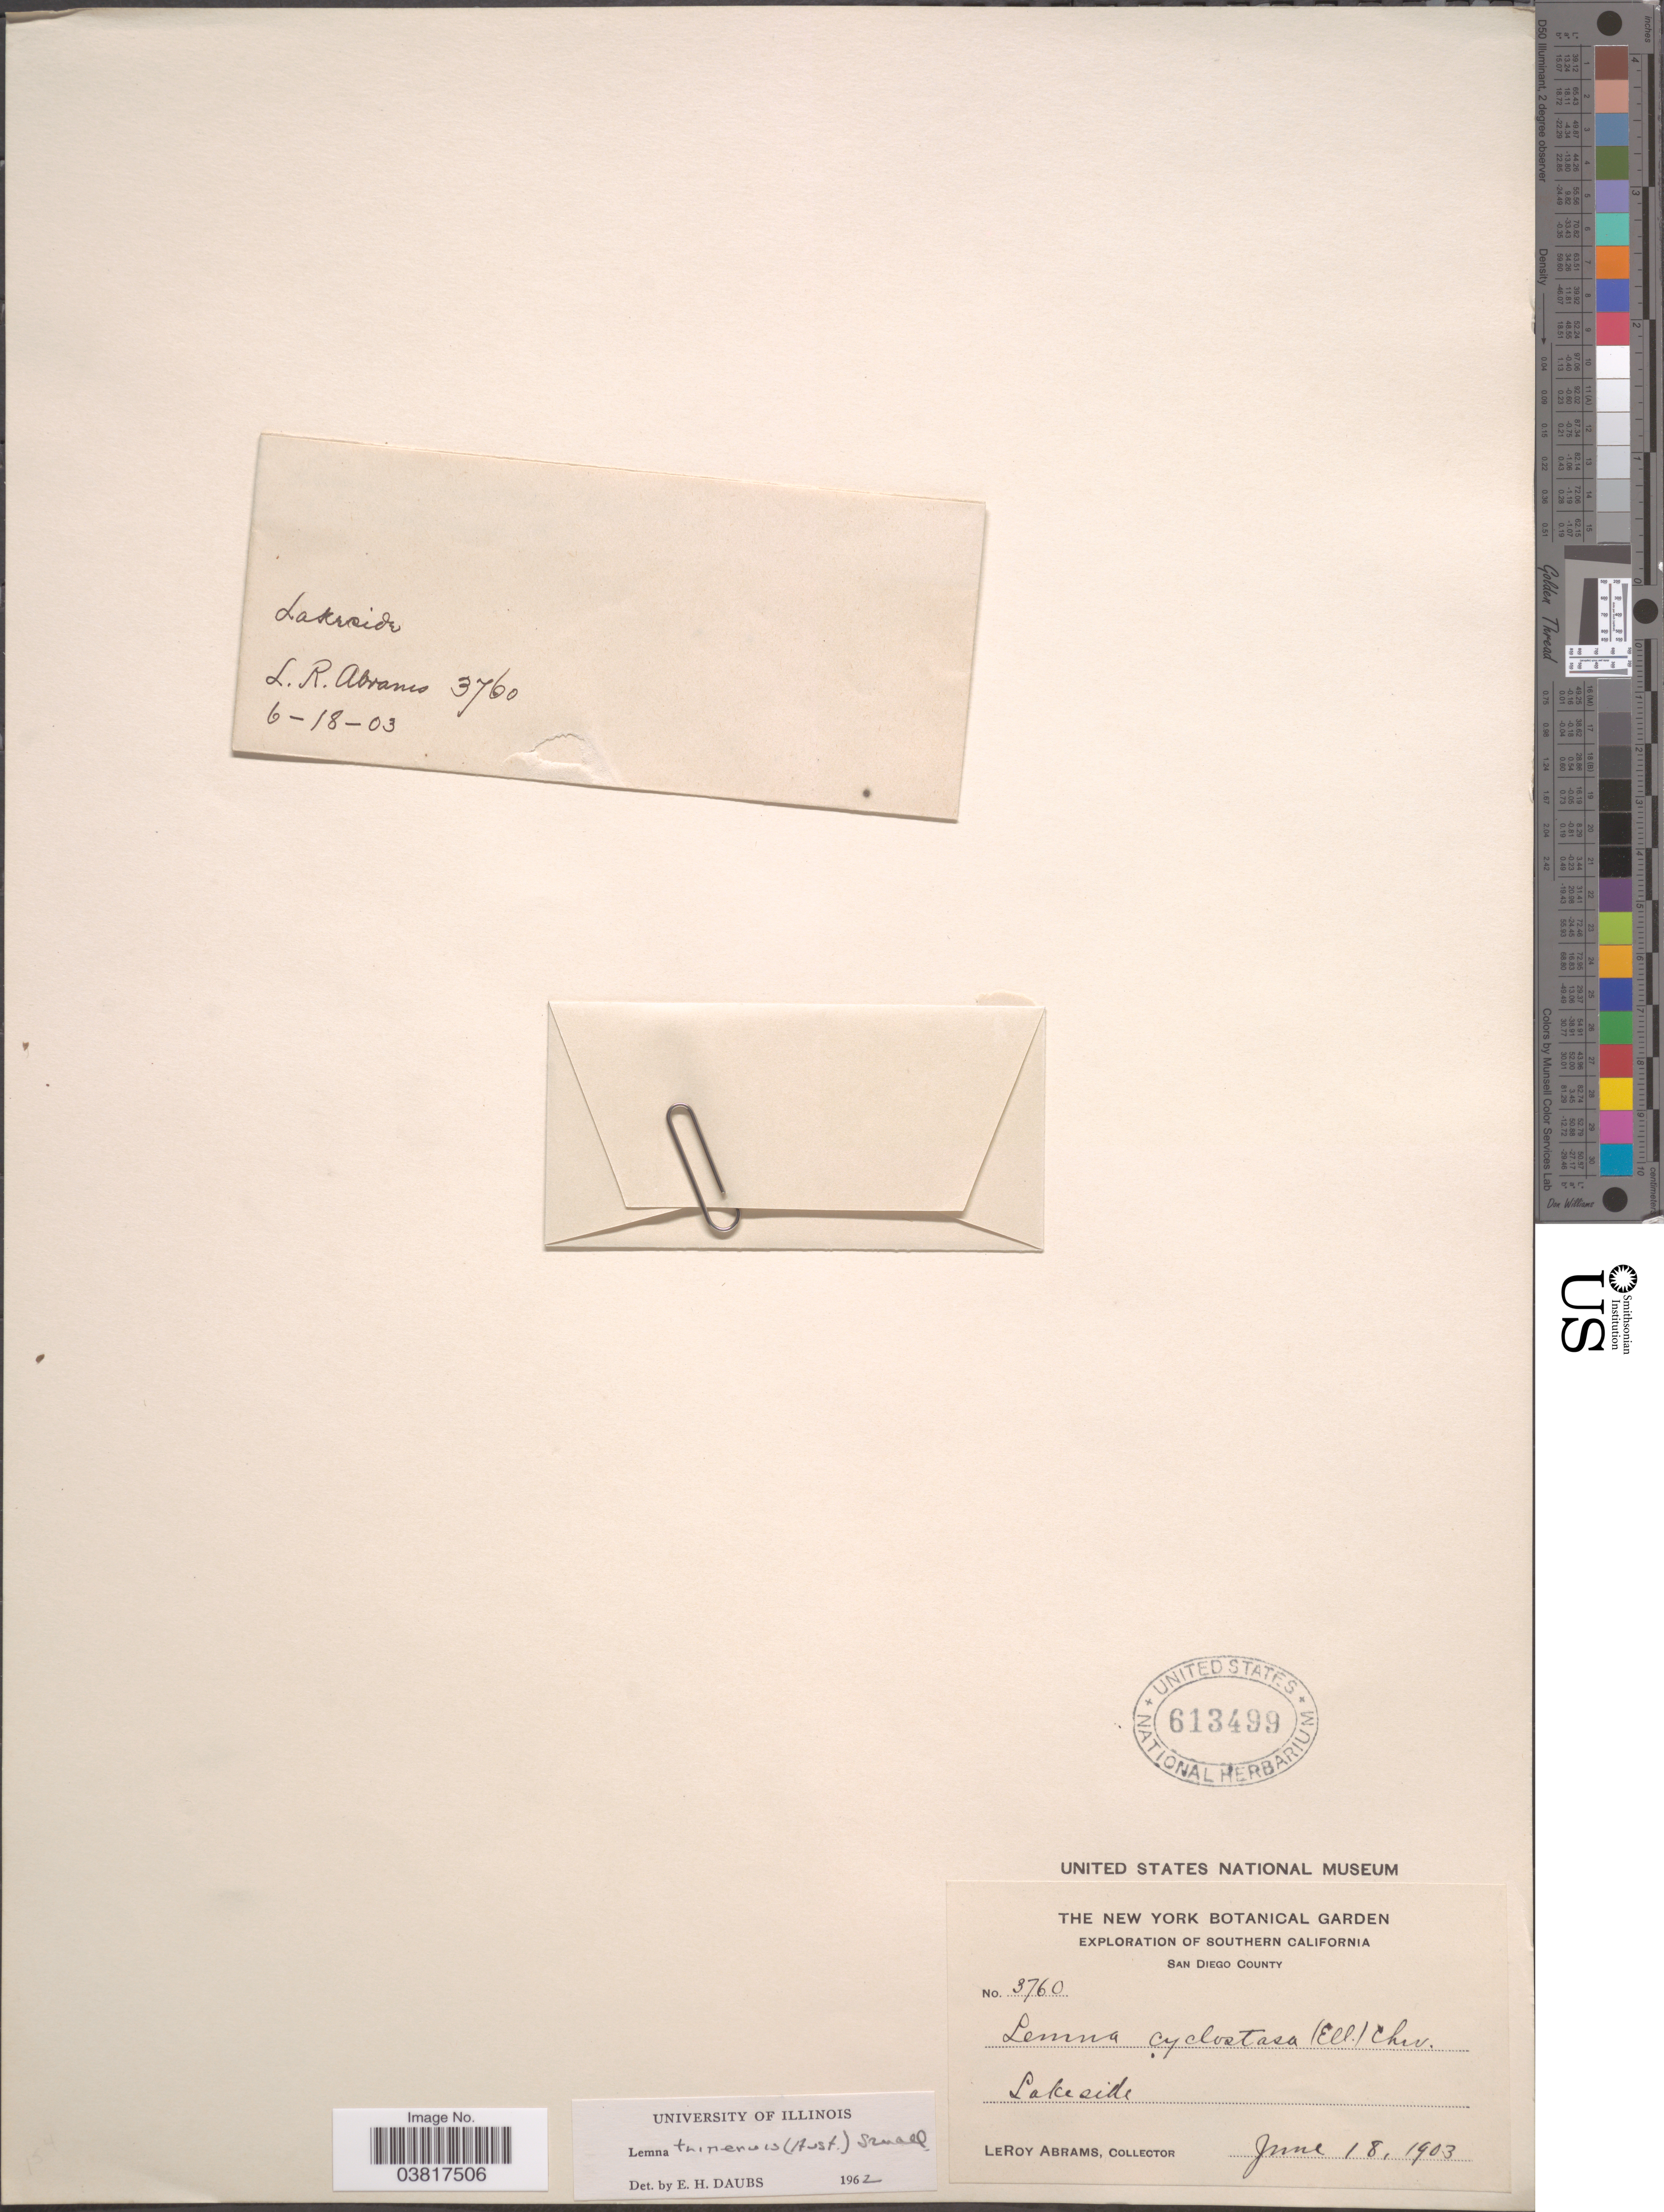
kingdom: Plantae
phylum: Tracheophyta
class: Liliopsida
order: Alismatales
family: Araceae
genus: Lemna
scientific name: Lemna trinervis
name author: Small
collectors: L. Abrams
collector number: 3760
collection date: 1903-06-18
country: United States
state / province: California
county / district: San Diego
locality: Southern California. San Diego County. Lakeside.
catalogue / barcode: US 613499